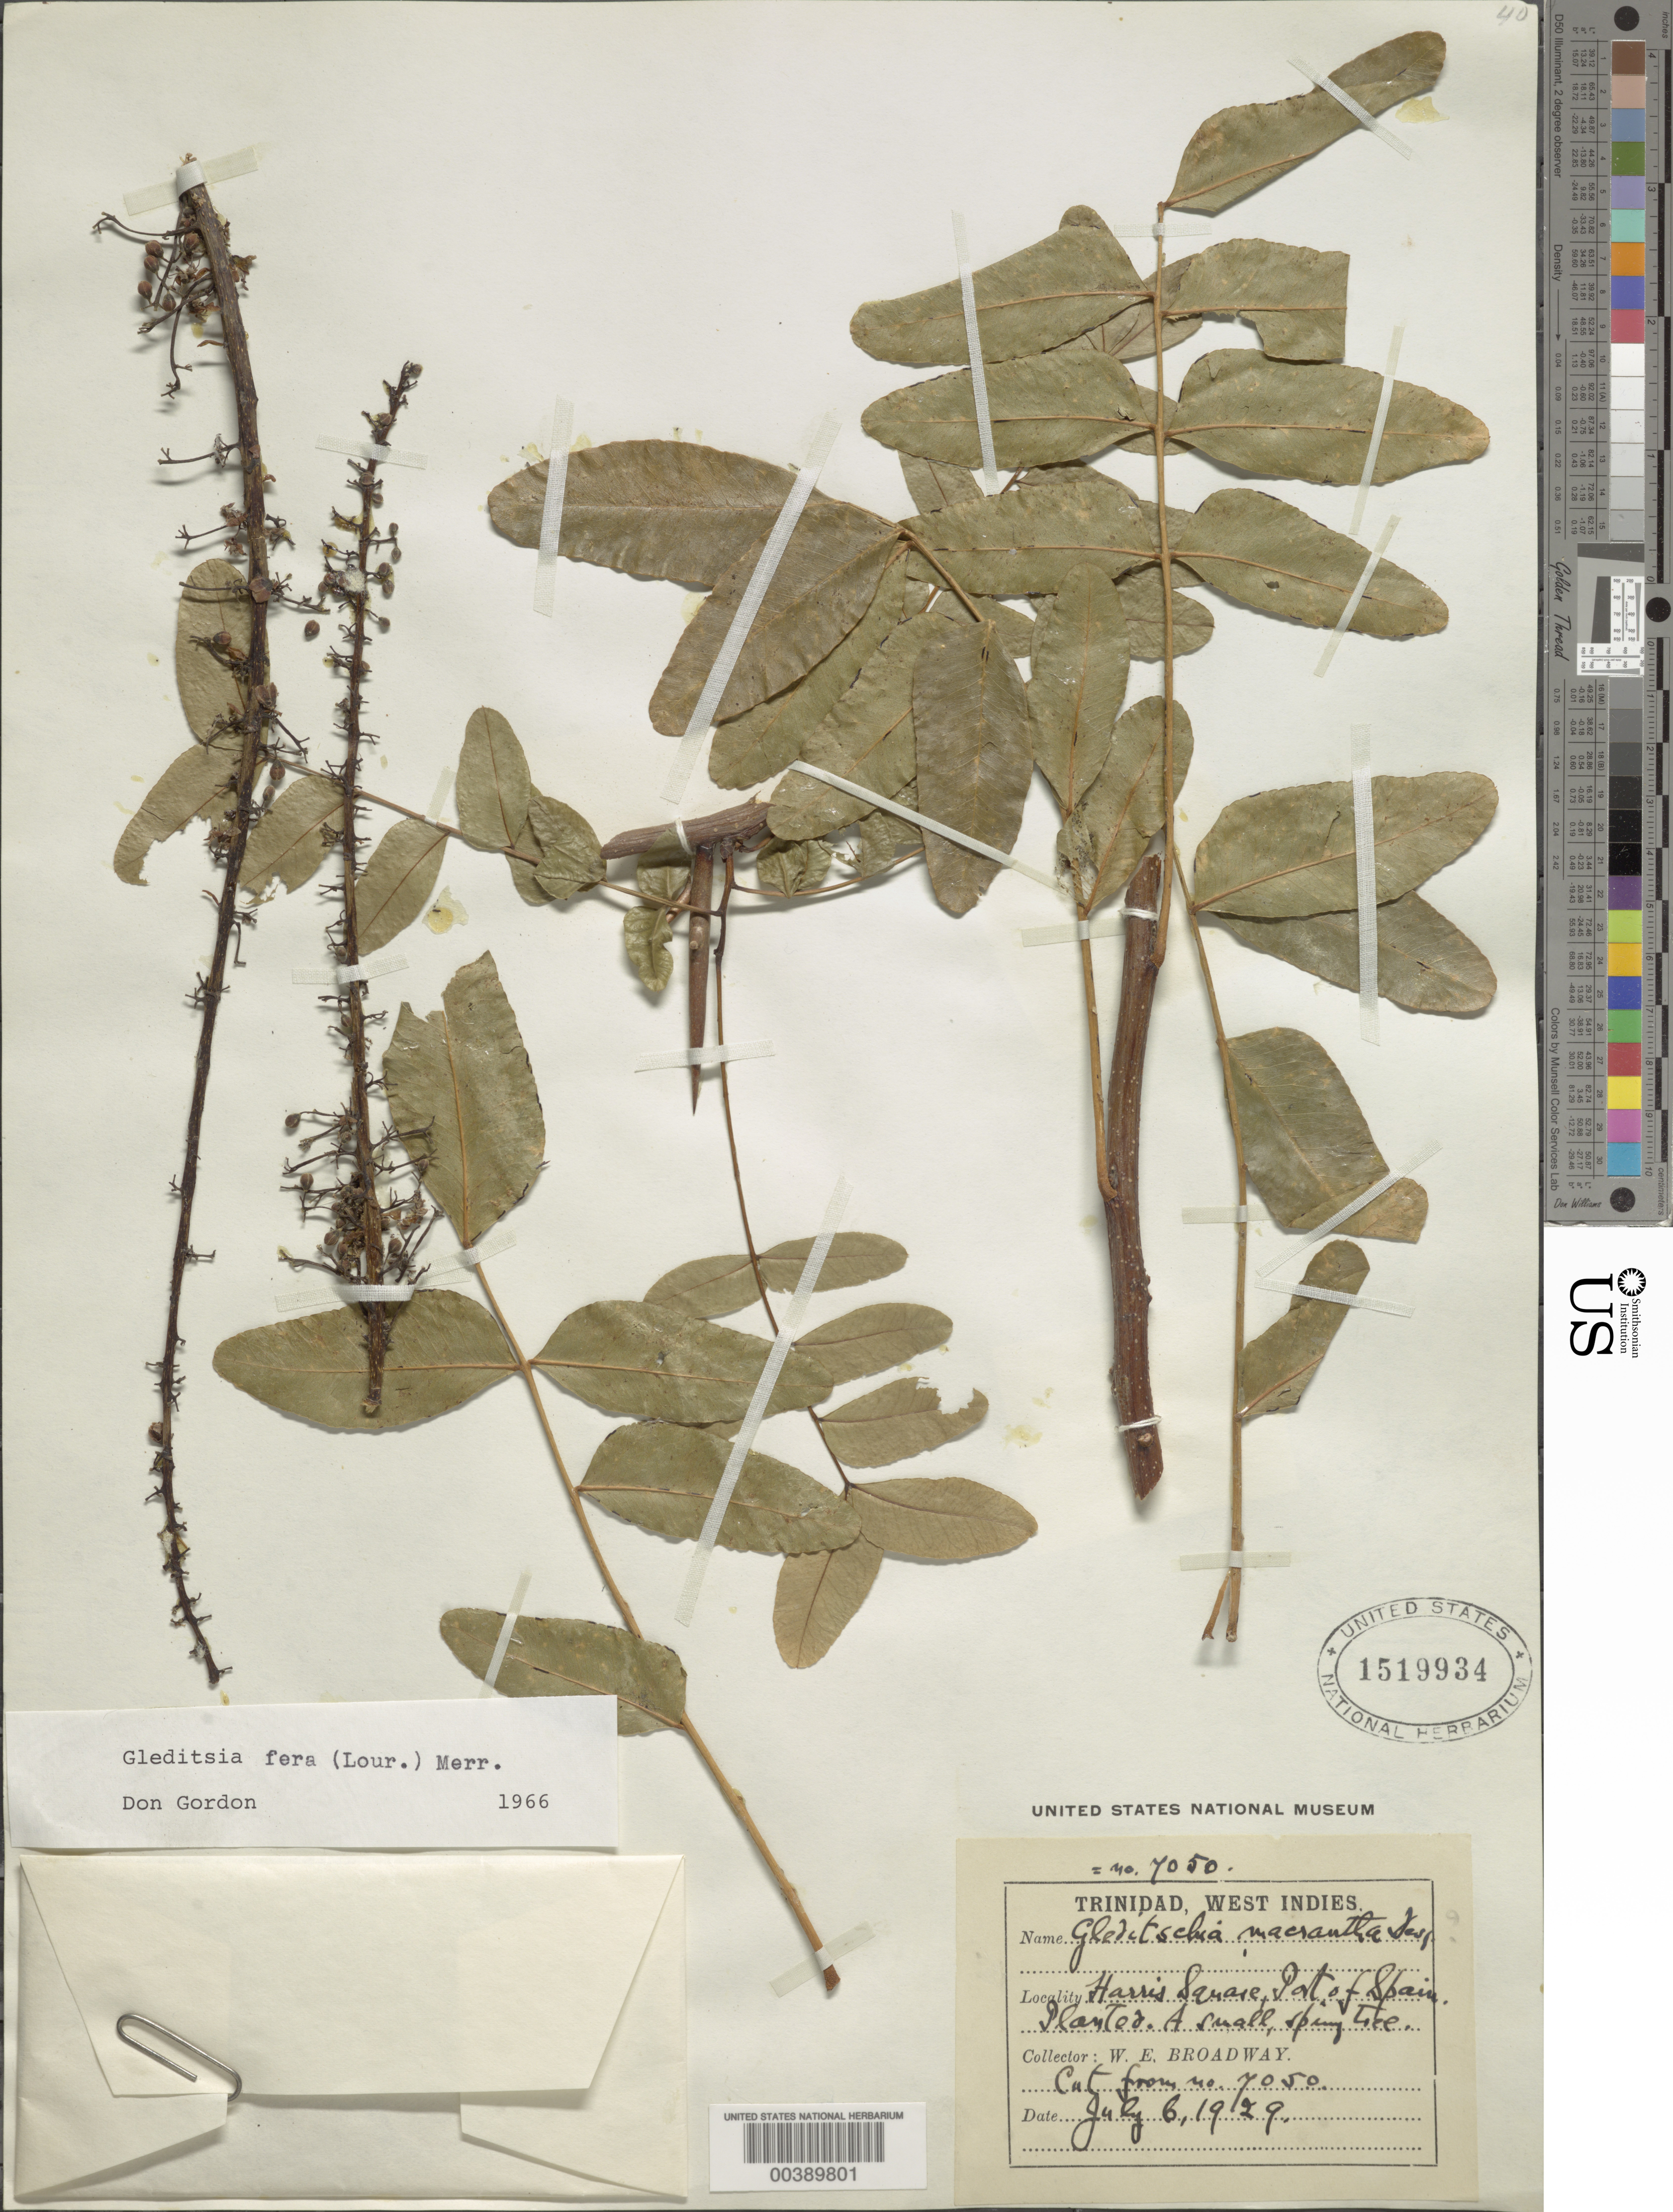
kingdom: Plantae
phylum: Tracheophyta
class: Magnoliopsida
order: Fabales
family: Fabaceae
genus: Gleditsia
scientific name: Gleditsia fera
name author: Merr.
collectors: W. E. Broadway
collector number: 7050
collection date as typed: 06 Jul 1929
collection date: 1929-07-06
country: Trinidad and Tobago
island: Trinidad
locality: Harris square, port of spain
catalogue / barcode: US 1519934